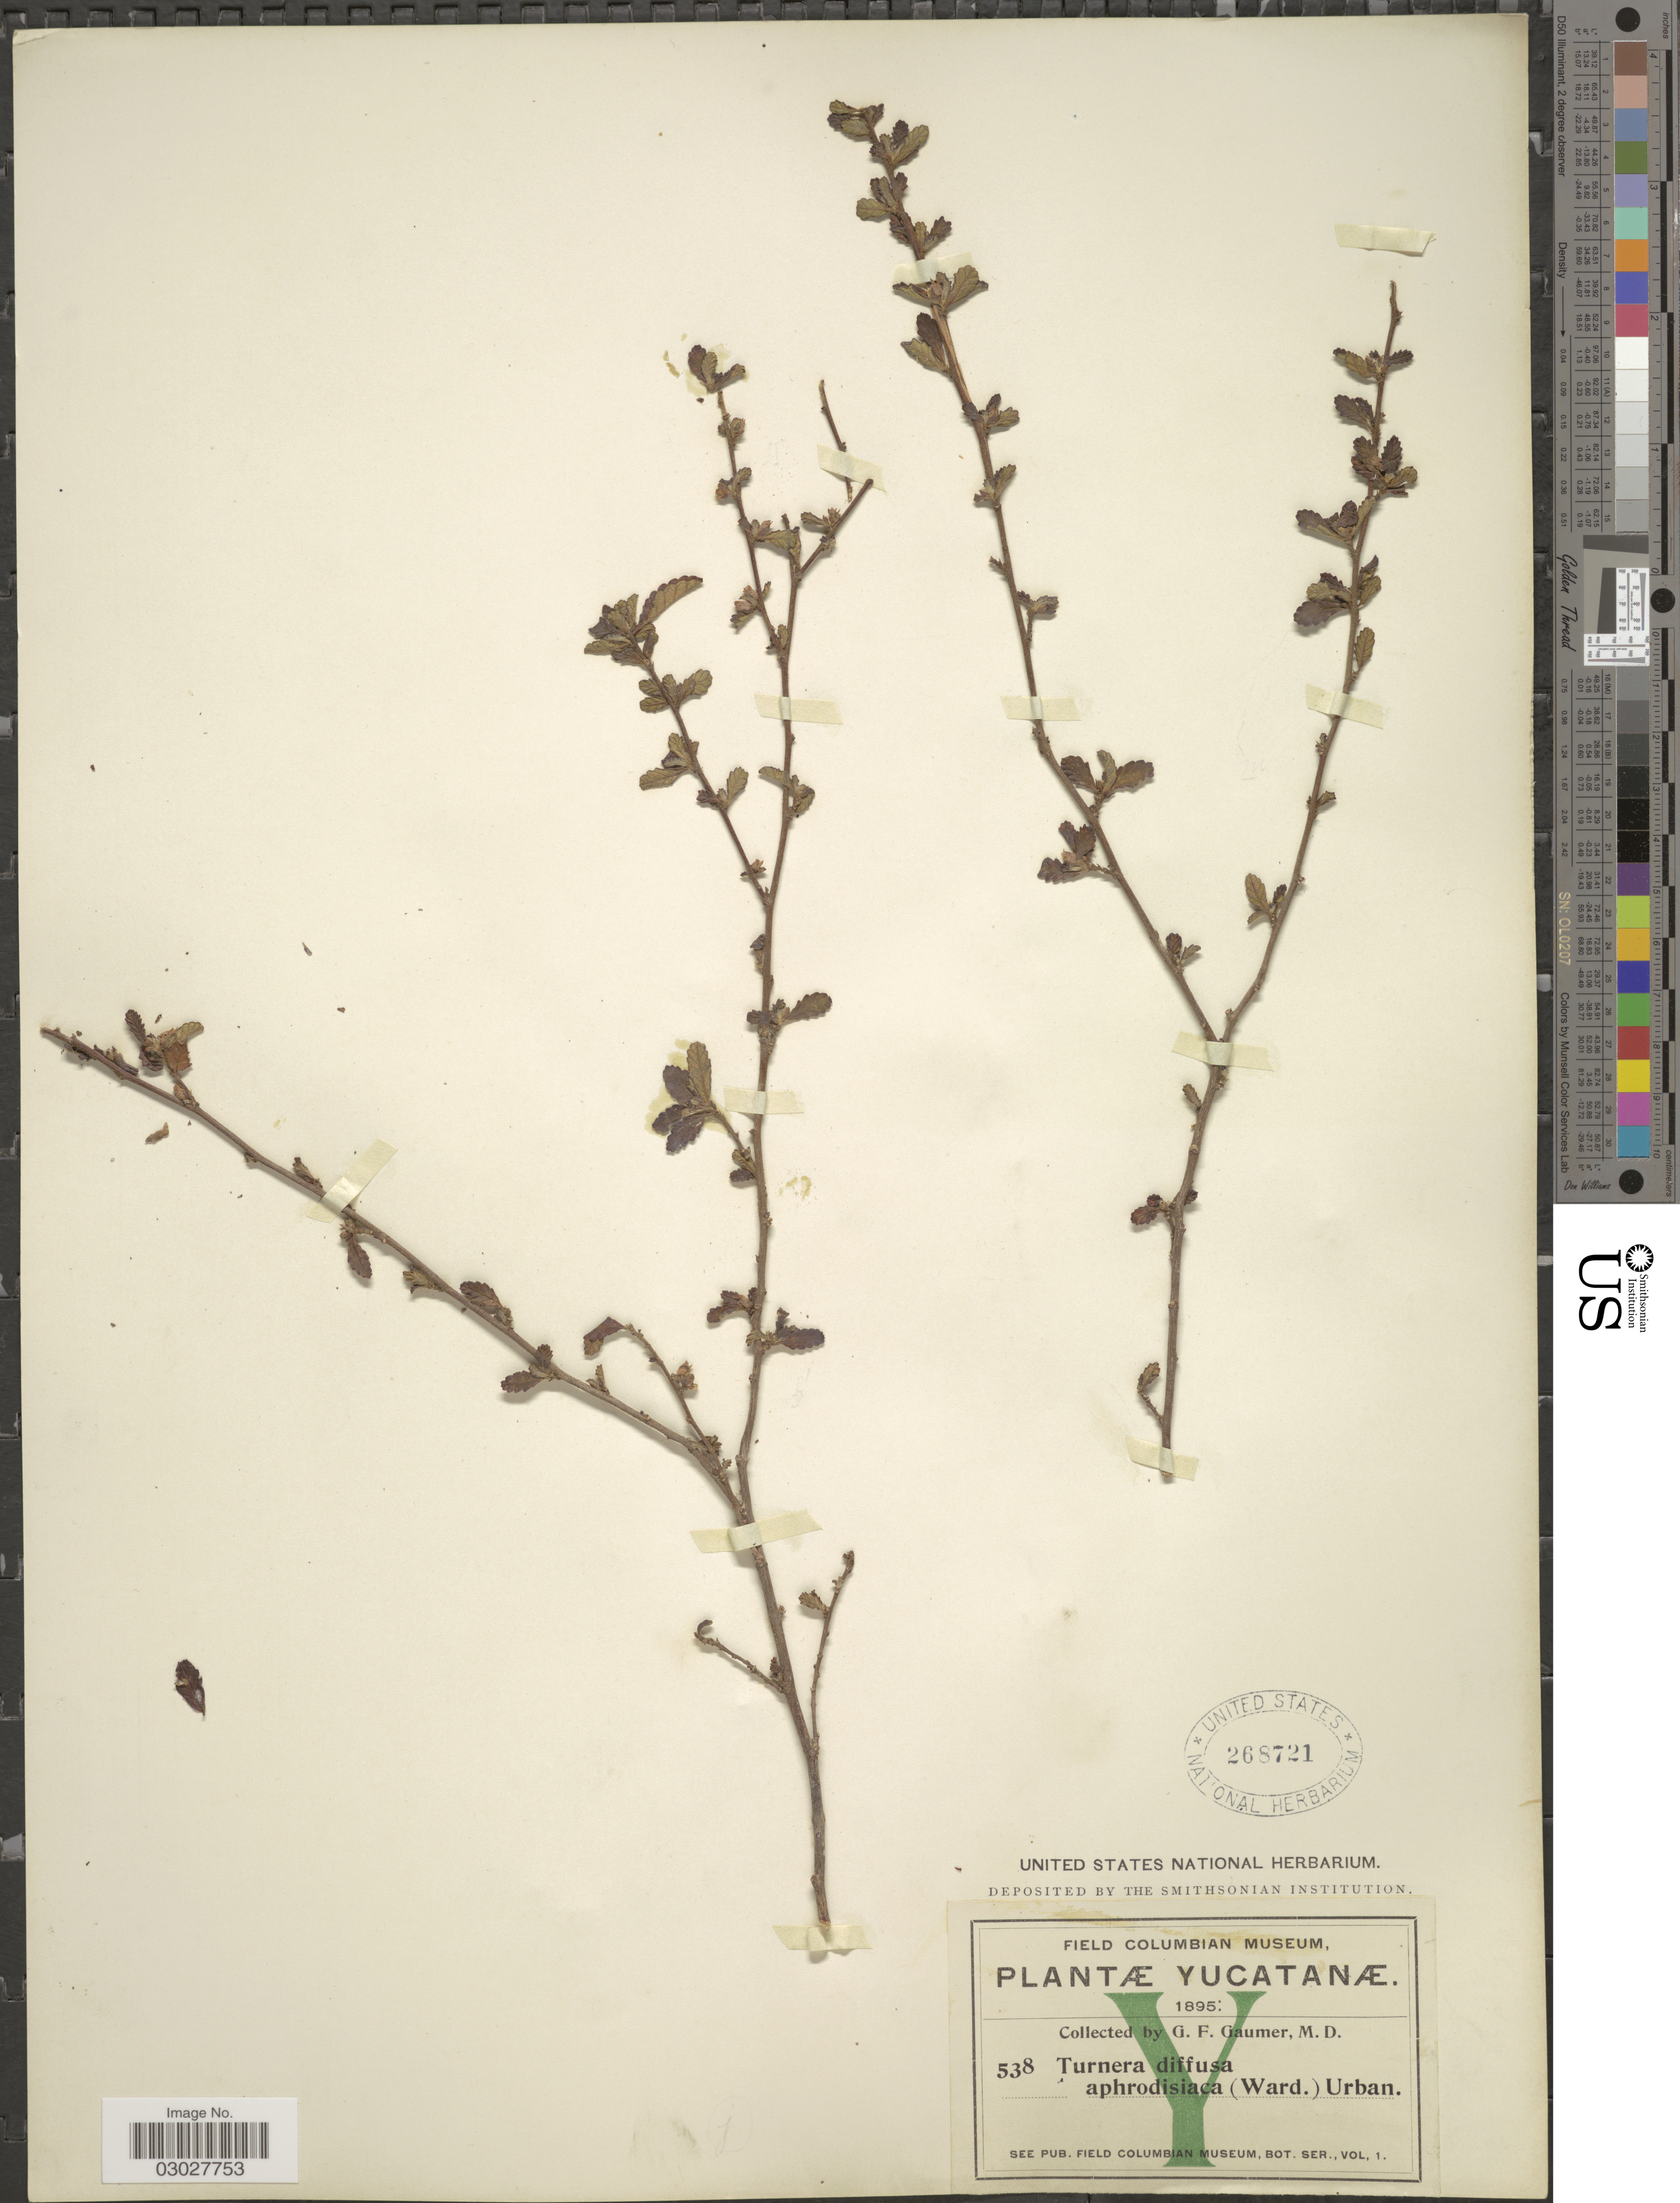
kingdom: Plantae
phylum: Tracheophyta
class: Magnoliopsida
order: Malpighiales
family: Turneraceae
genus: Turnera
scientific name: Turnera diffusa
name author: Willd. ex Schult.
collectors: G. F. Gaumer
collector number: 538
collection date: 1895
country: Mexico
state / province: Yucatán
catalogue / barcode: US 268721